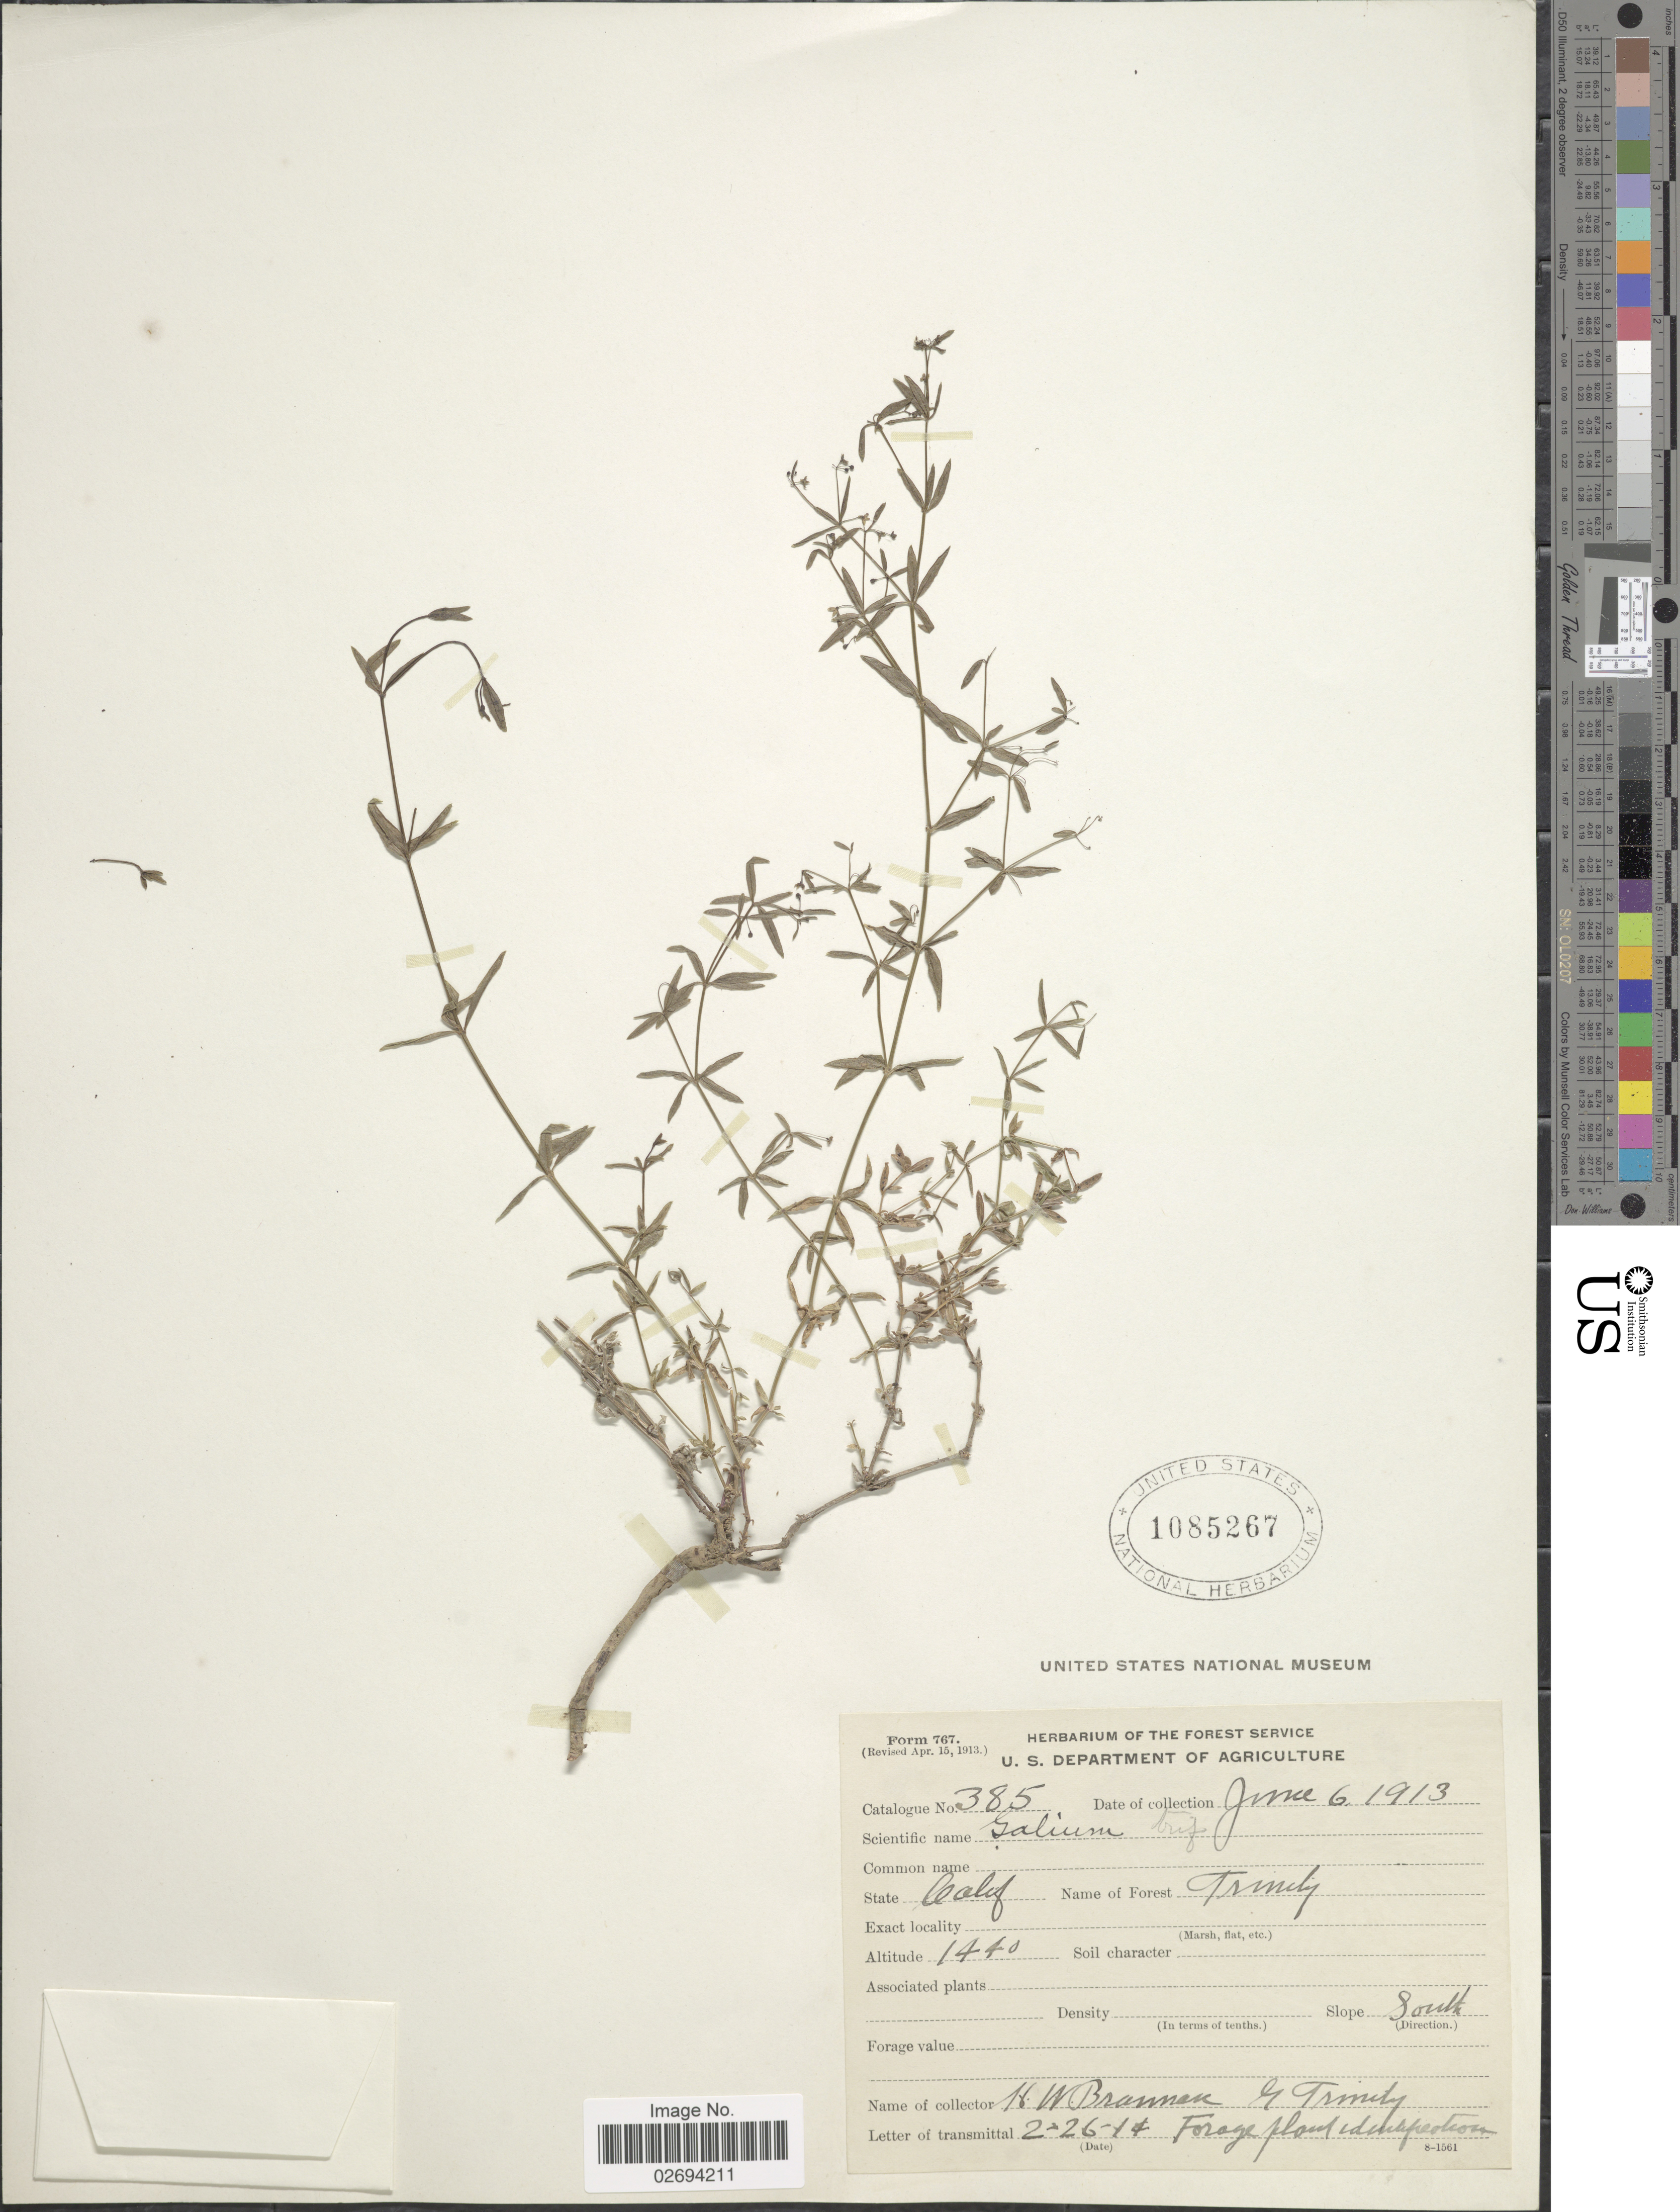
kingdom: Plantae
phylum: Tracheophyta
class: Magnoliopsida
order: Gentianales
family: Rubiaceae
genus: Galium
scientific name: Galium trifidum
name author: L.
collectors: H. Brannak & G. Trinity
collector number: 385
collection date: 1913-06-06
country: United States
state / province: California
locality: Trinity Forest, Slope South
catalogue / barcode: US 1085267